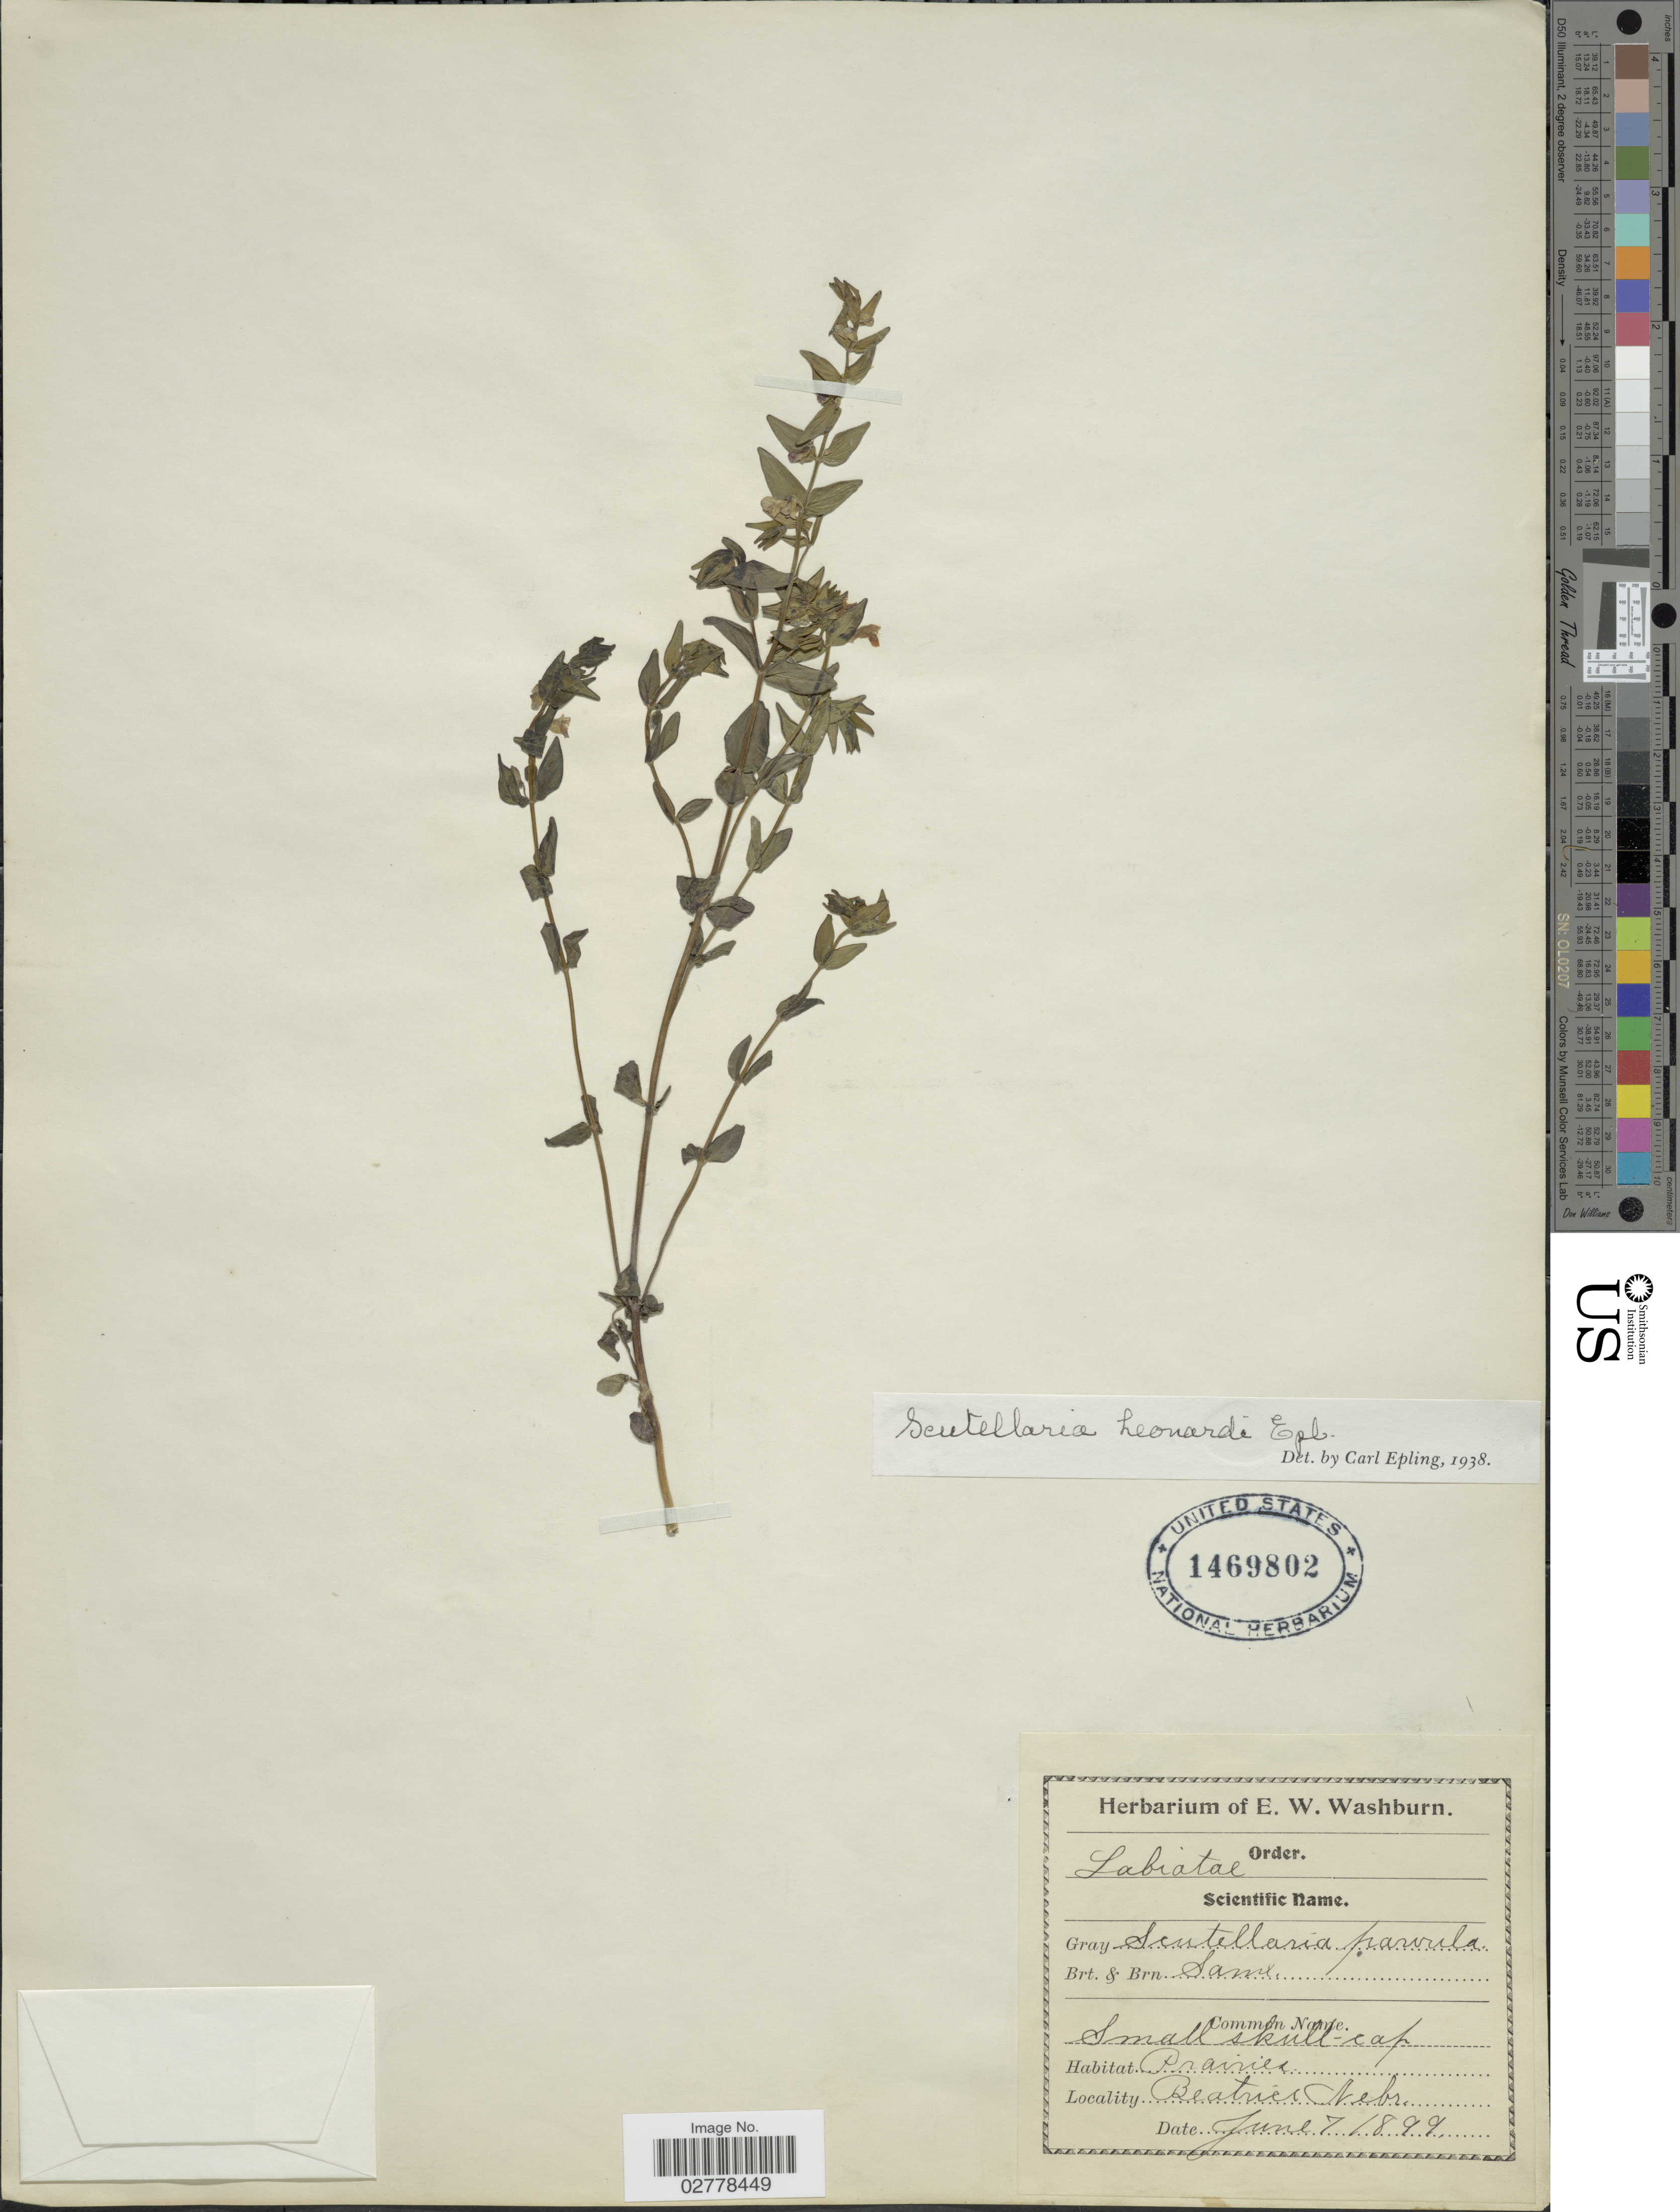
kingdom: Plantae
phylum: Tracheophyta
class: Magnoliopsida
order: Lamiales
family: Lamiaceae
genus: Scutellaria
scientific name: Scutellaria leonardii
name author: Epling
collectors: ex herb. E. W. Washburn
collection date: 1899-06-07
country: United States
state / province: Nebraska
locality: Beatrice.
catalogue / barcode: US 1469802